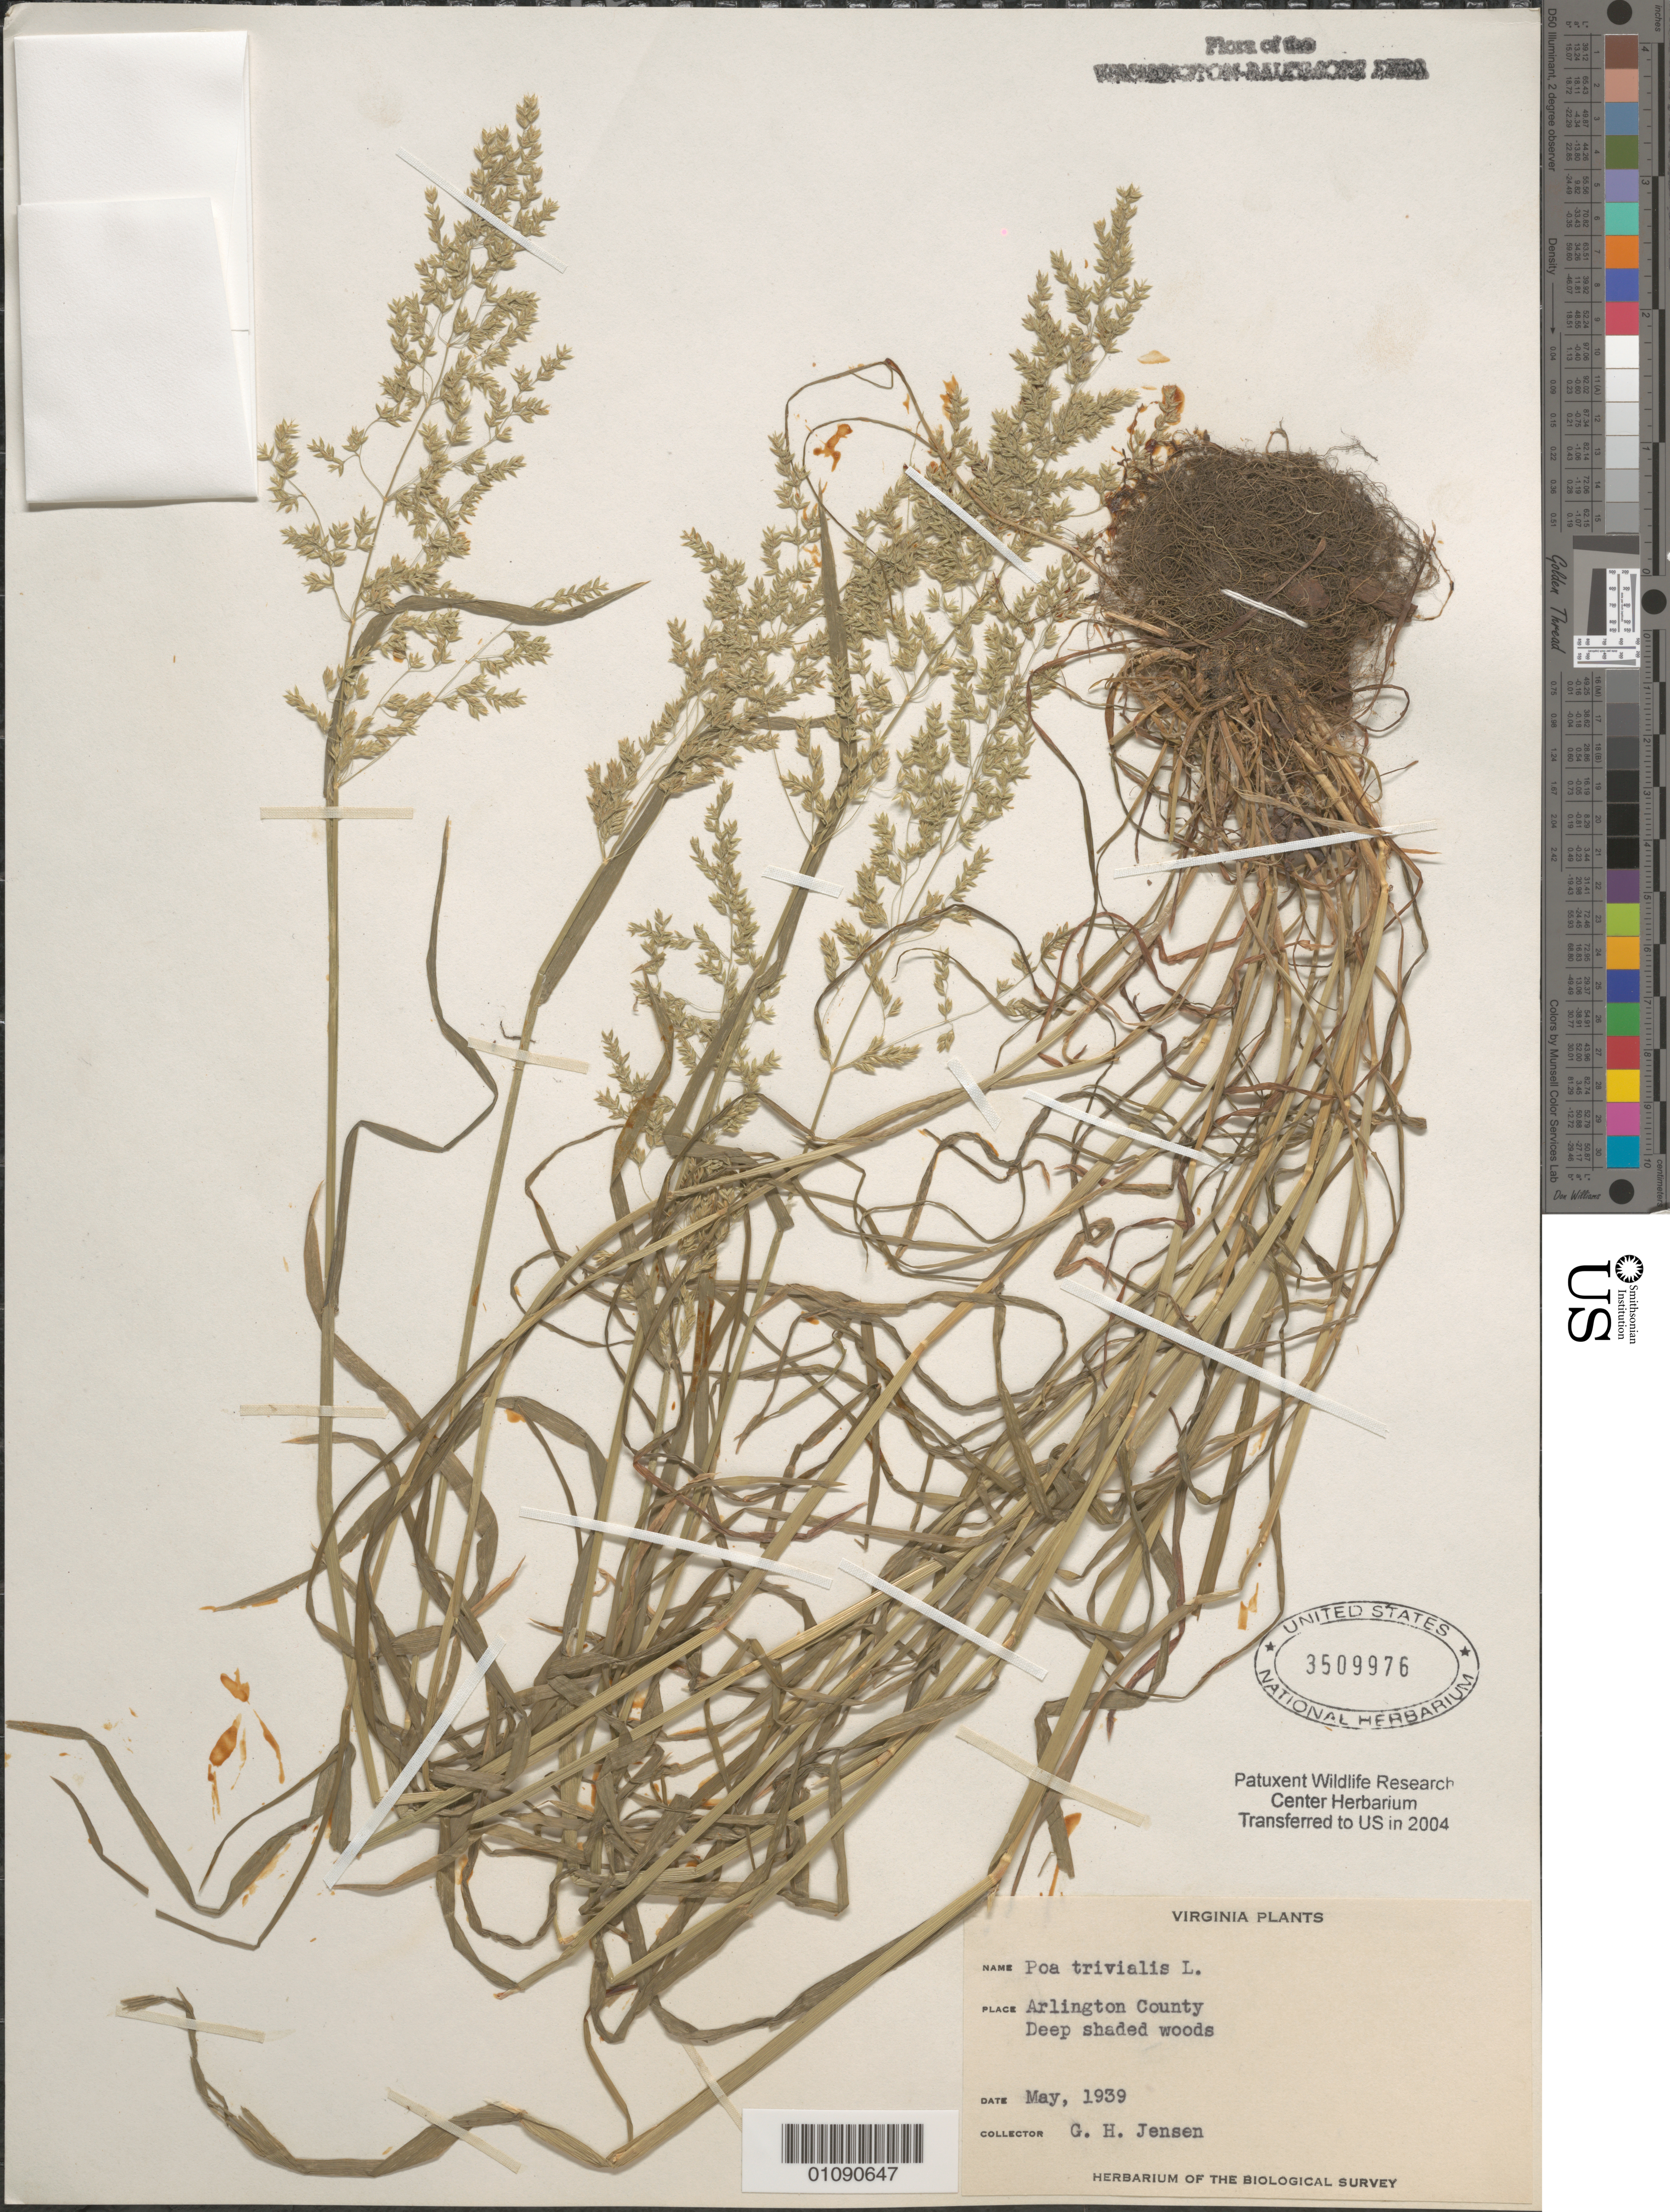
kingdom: Plantae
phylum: Tracheophyta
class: Liliopsida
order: Poales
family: Poaceae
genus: Poa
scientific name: Poa trivialis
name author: L.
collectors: G. H. Jensen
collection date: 1939-05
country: United States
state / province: Virginia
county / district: Arlington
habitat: Deep shaded woods.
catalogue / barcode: US 3509976